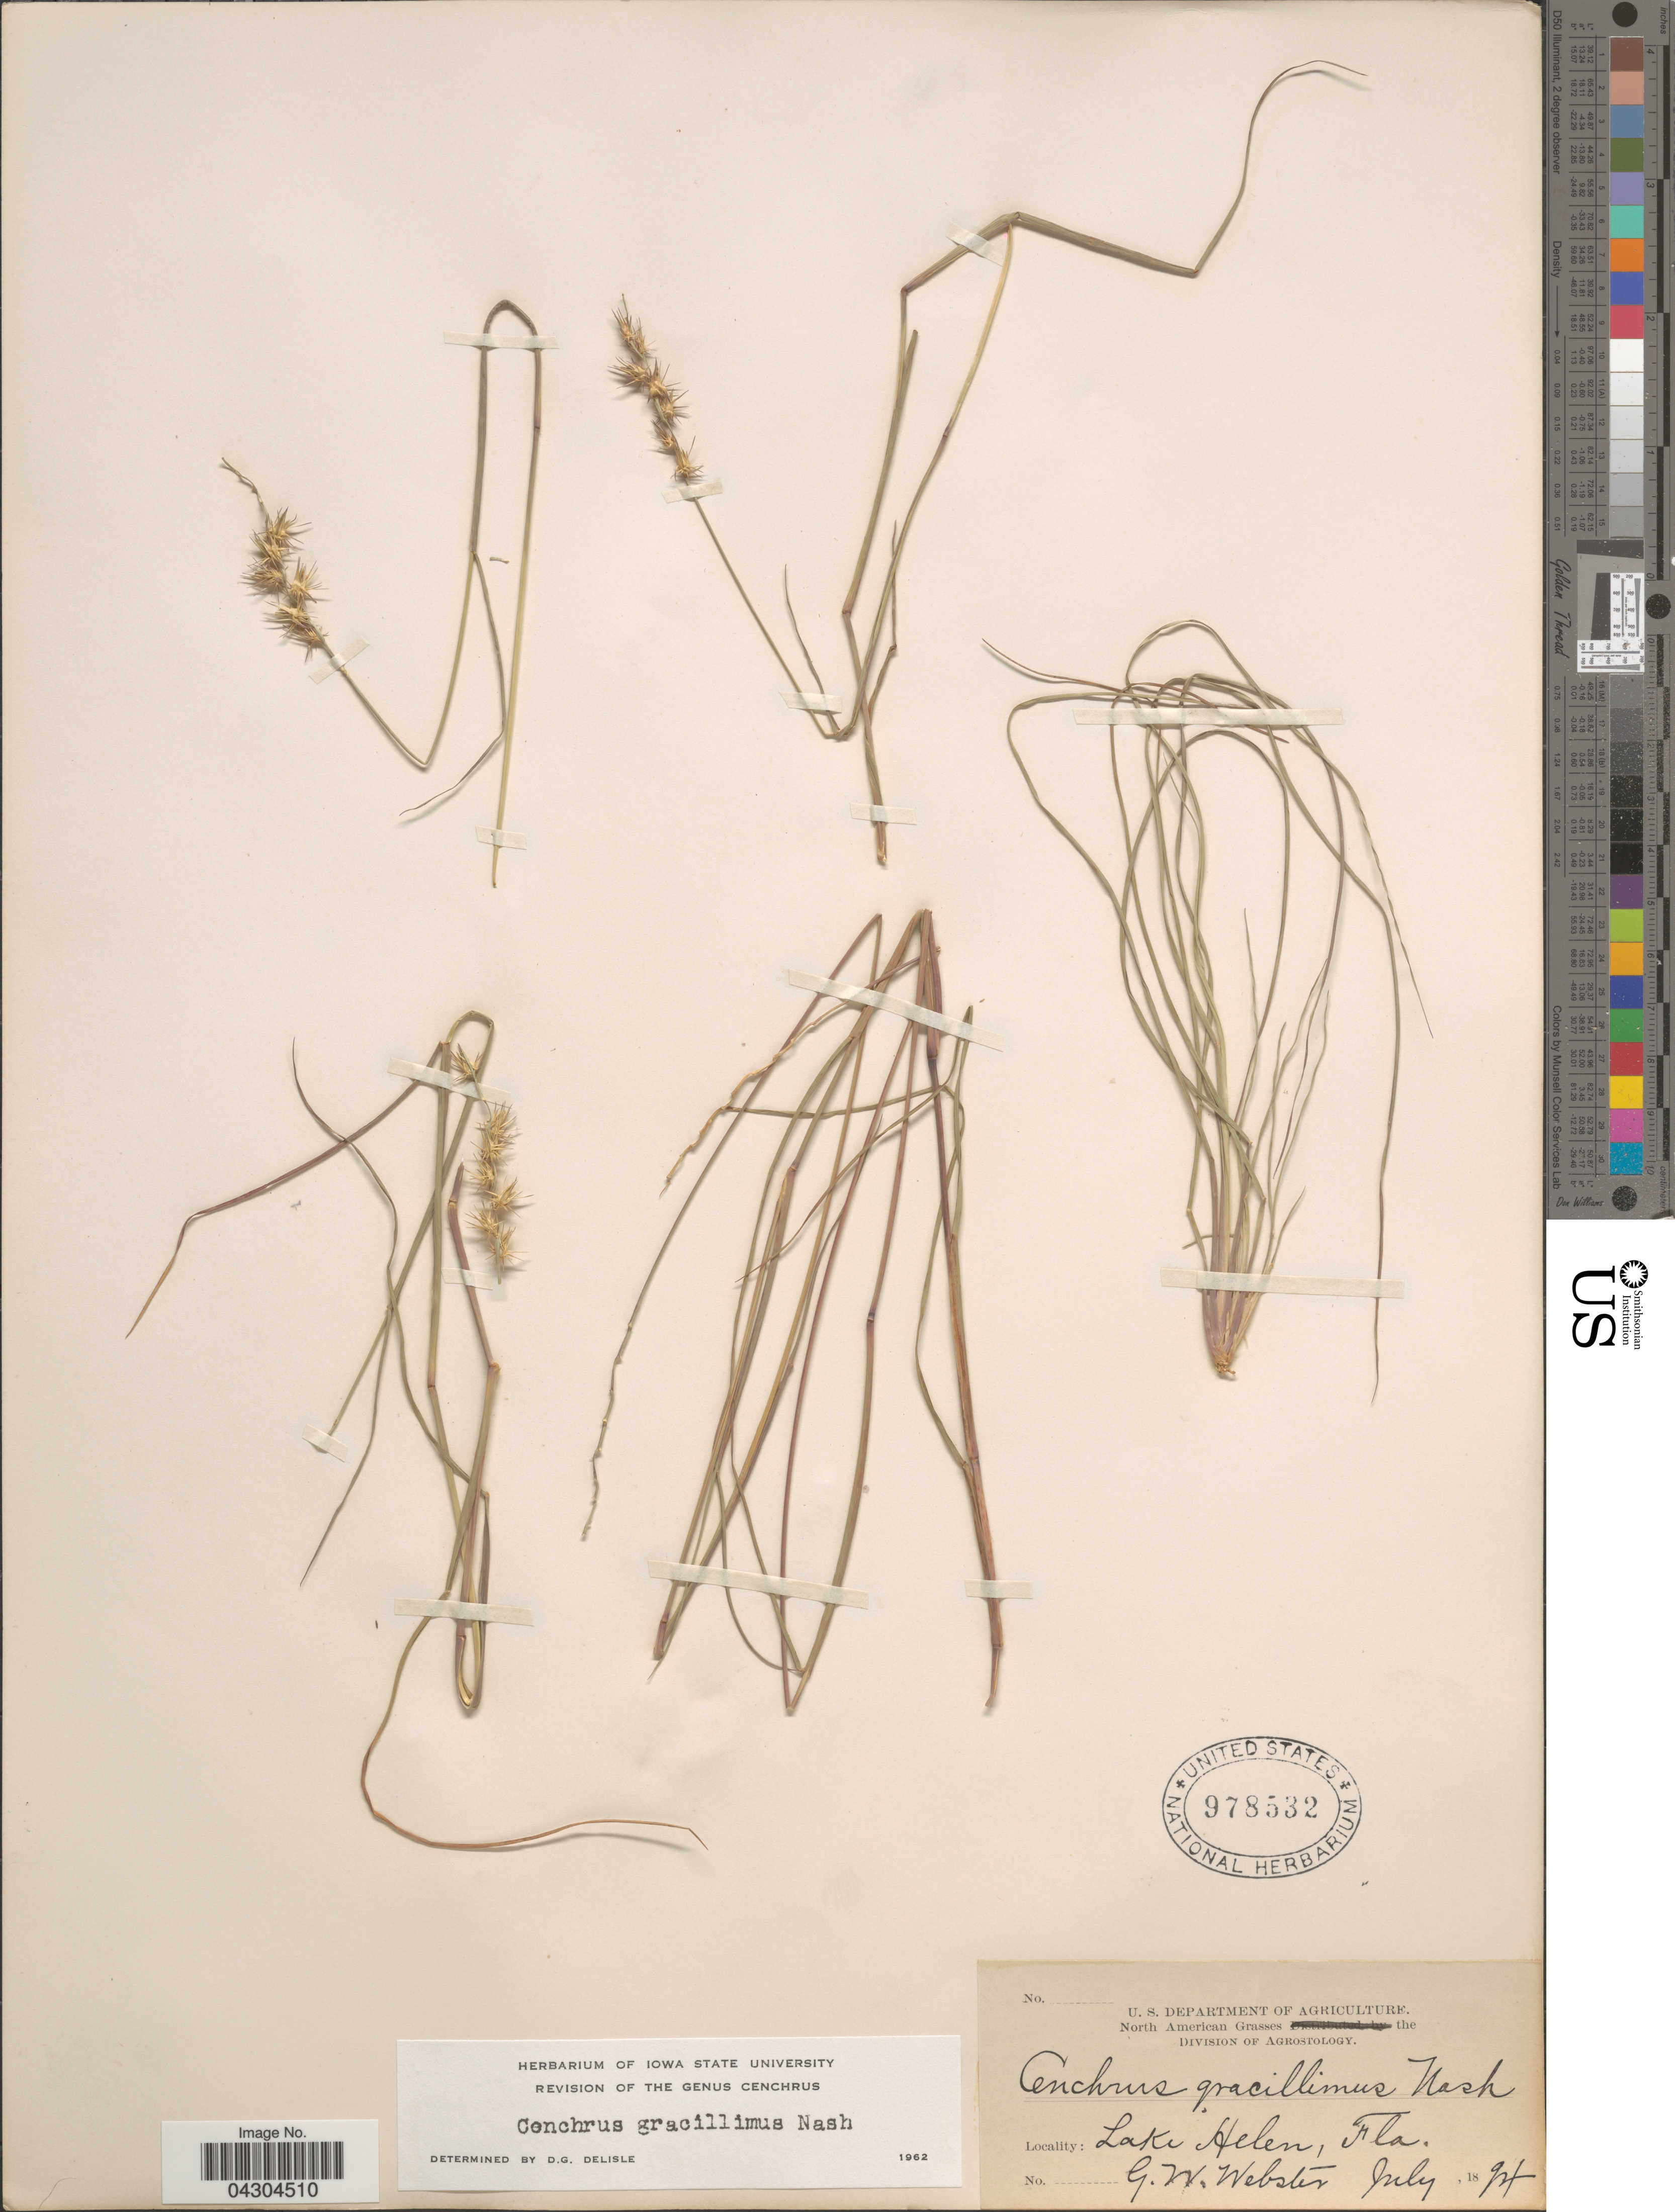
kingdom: Plantae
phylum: Tracheophyta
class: Liliopsida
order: Poales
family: Poaceae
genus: Cenchrus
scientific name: Cenchrus gracillimus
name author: Nash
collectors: G. Webster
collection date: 1894-07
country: United States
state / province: Florida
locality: Lake Helen.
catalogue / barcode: US 978532